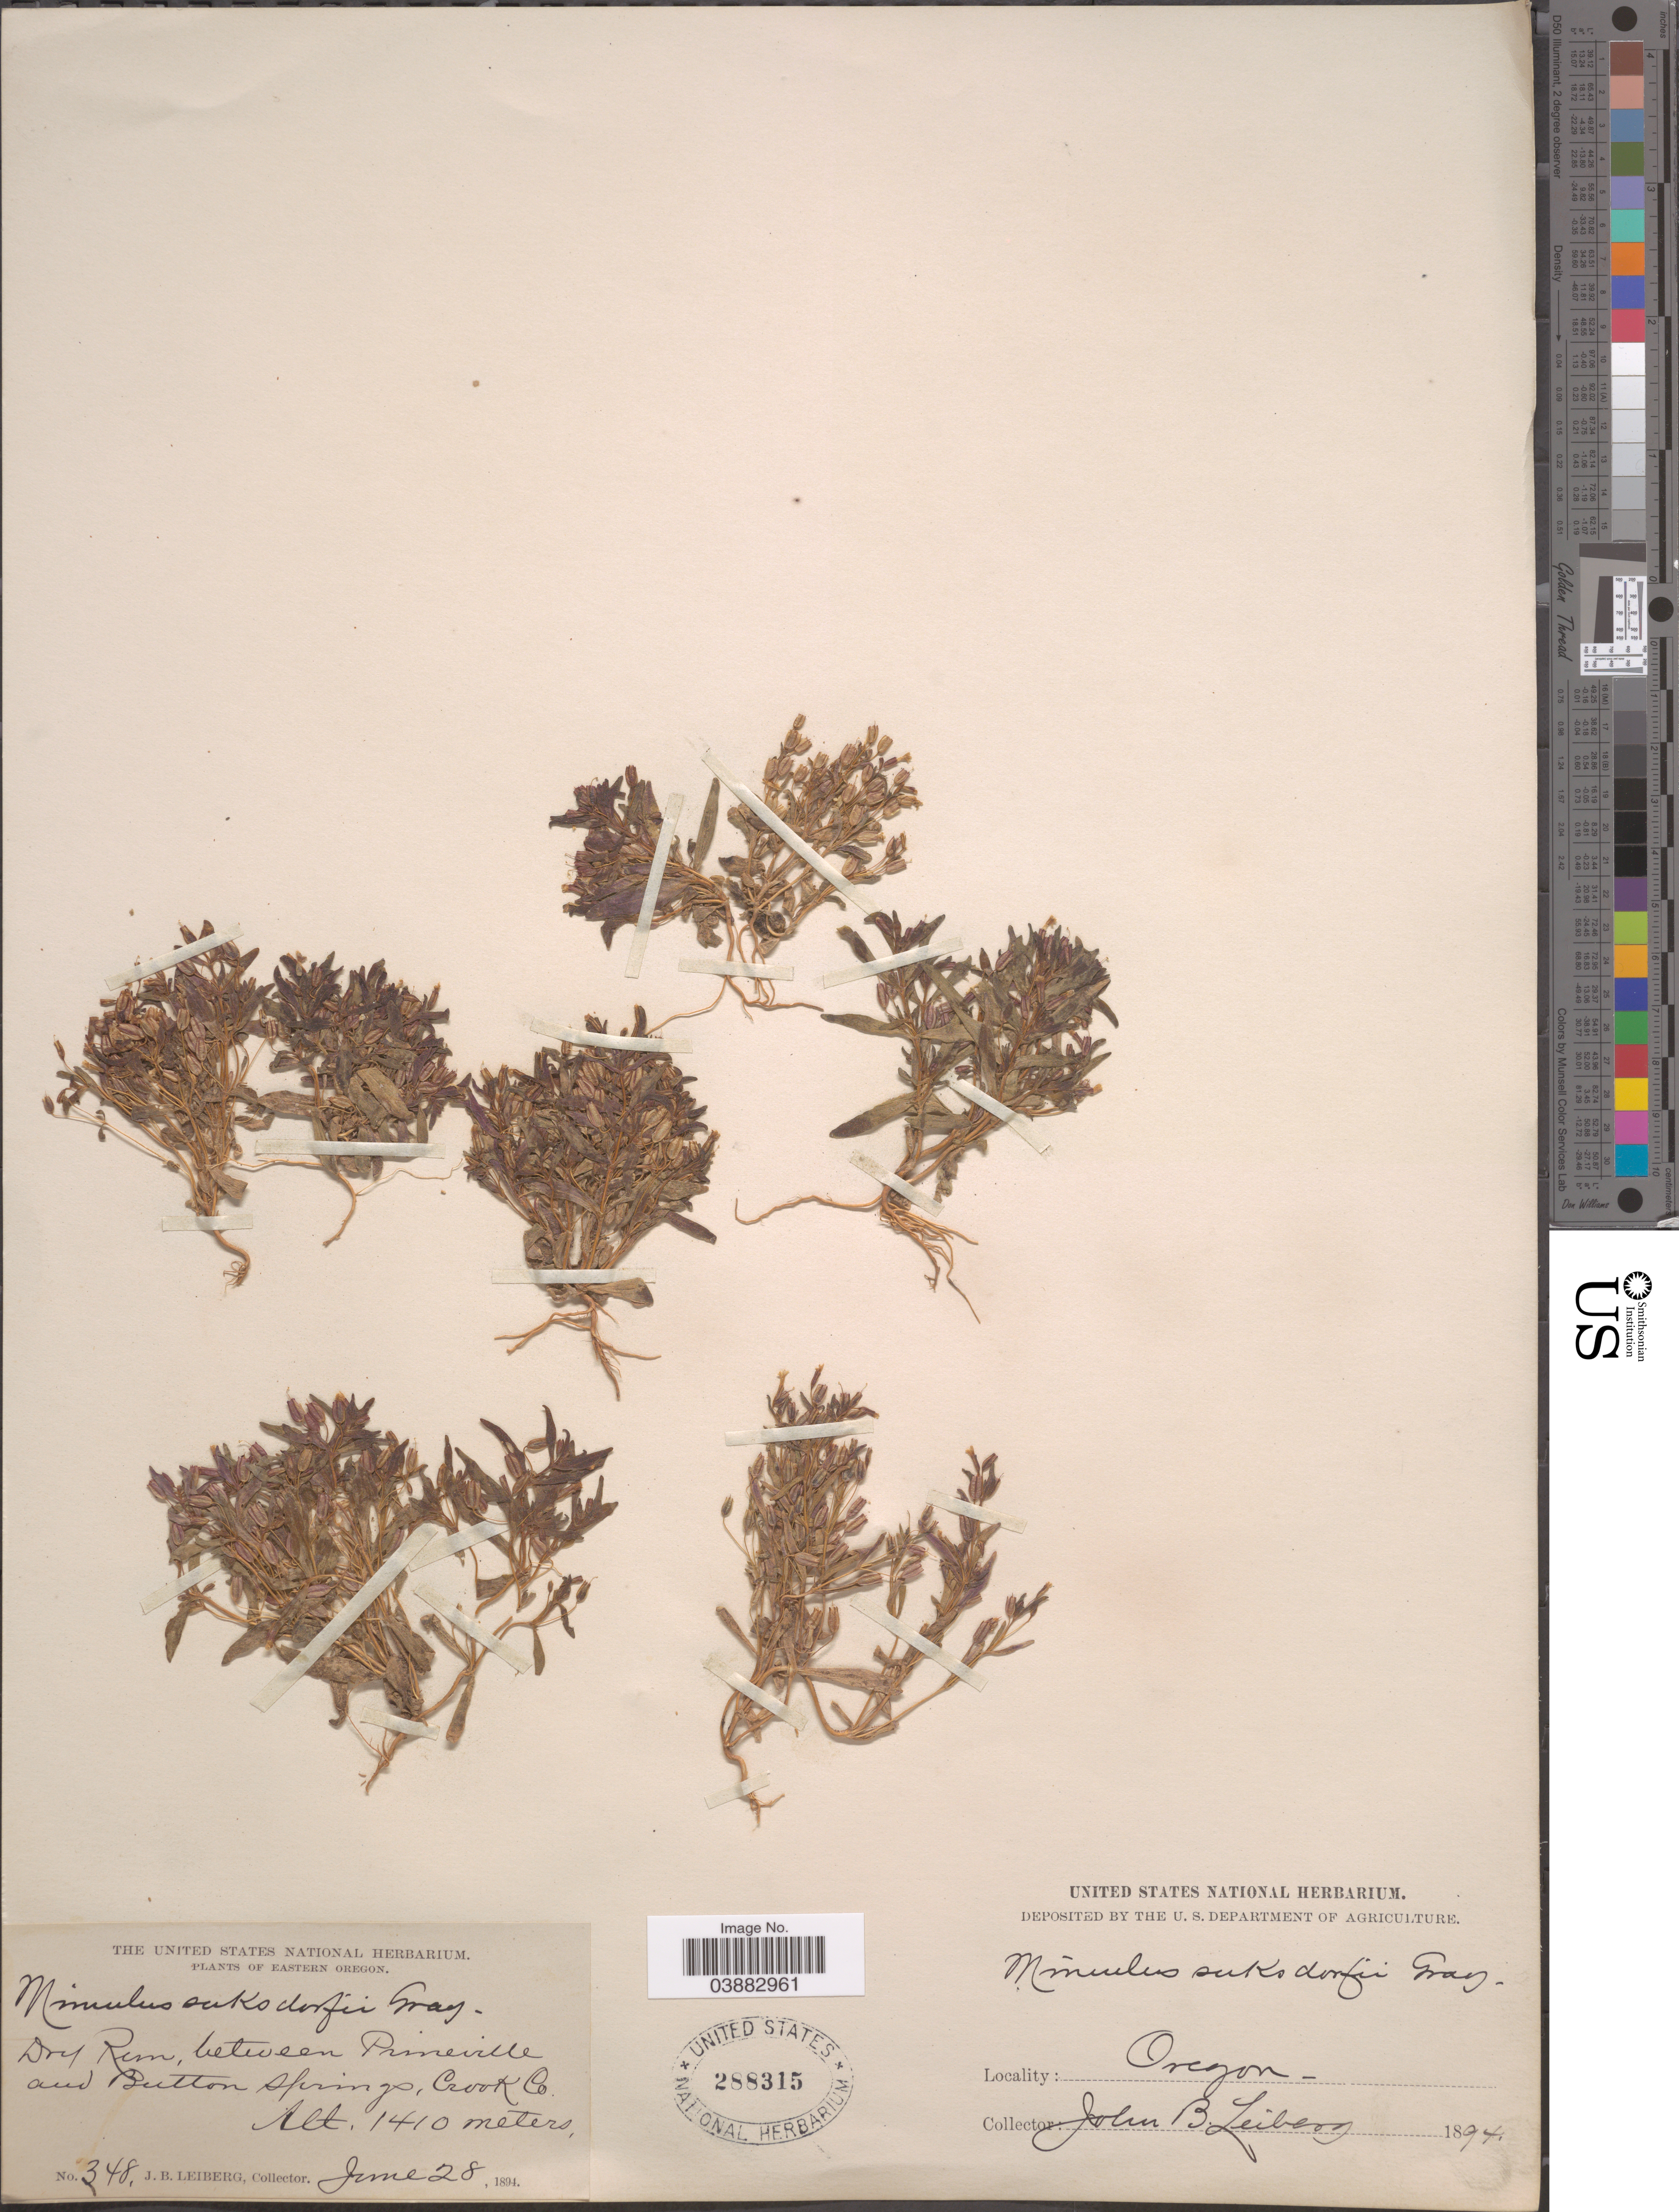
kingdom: Plantae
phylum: Tracheophyta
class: Magnoliopsida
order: Lamiales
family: Phrymaceae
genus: Mimulus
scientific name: Mimulus suksdorfii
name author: A. Gray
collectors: J. B. Leiberg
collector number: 348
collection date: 1894-06-28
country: United States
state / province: Oregon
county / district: Crook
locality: Eastern Oregon. Dry Rim, between Prineville and Button Springs, Crook Co.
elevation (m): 1410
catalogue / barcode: US 288315